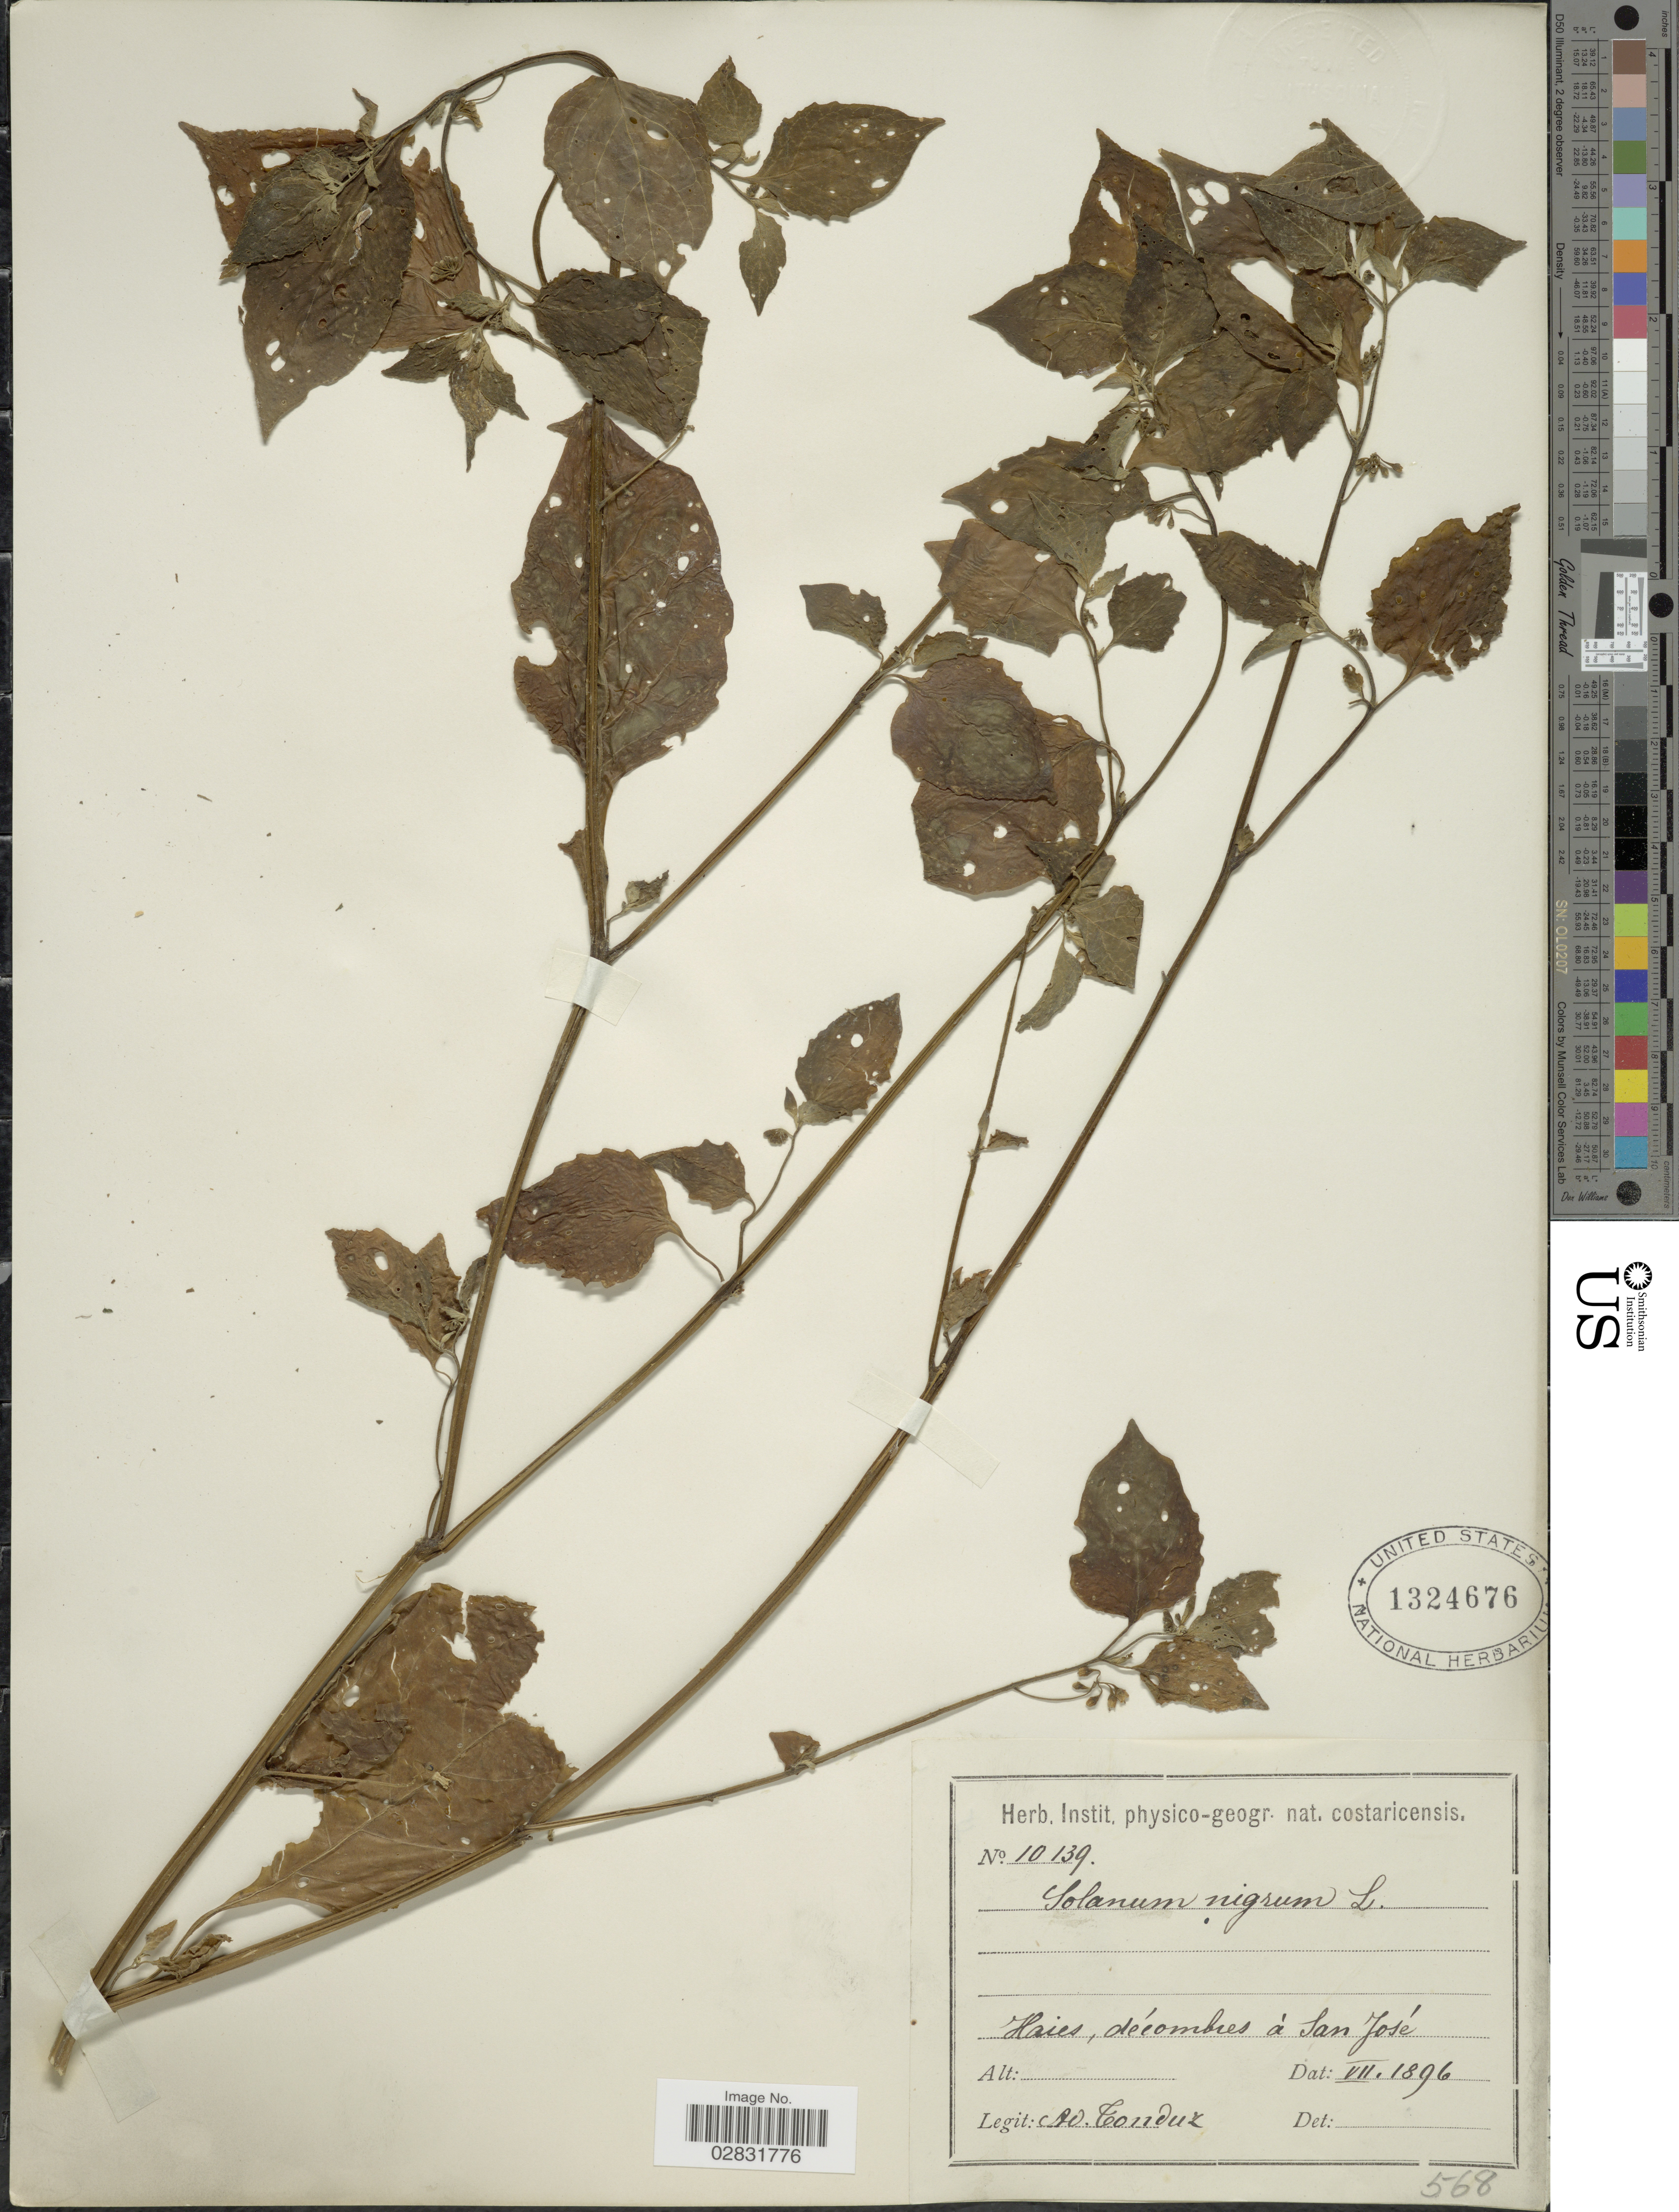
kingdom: Plantae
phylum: Tracheophyta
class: Magnoliopsida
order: Solanales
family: Solanaceae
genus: Solanum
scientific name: Solanum nigrum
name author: L.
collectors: A. Tonduz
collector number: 10139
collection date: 1896-07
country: Costa Rica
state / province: San José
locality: Haies, décombres à San José.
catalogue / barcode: US 1324676